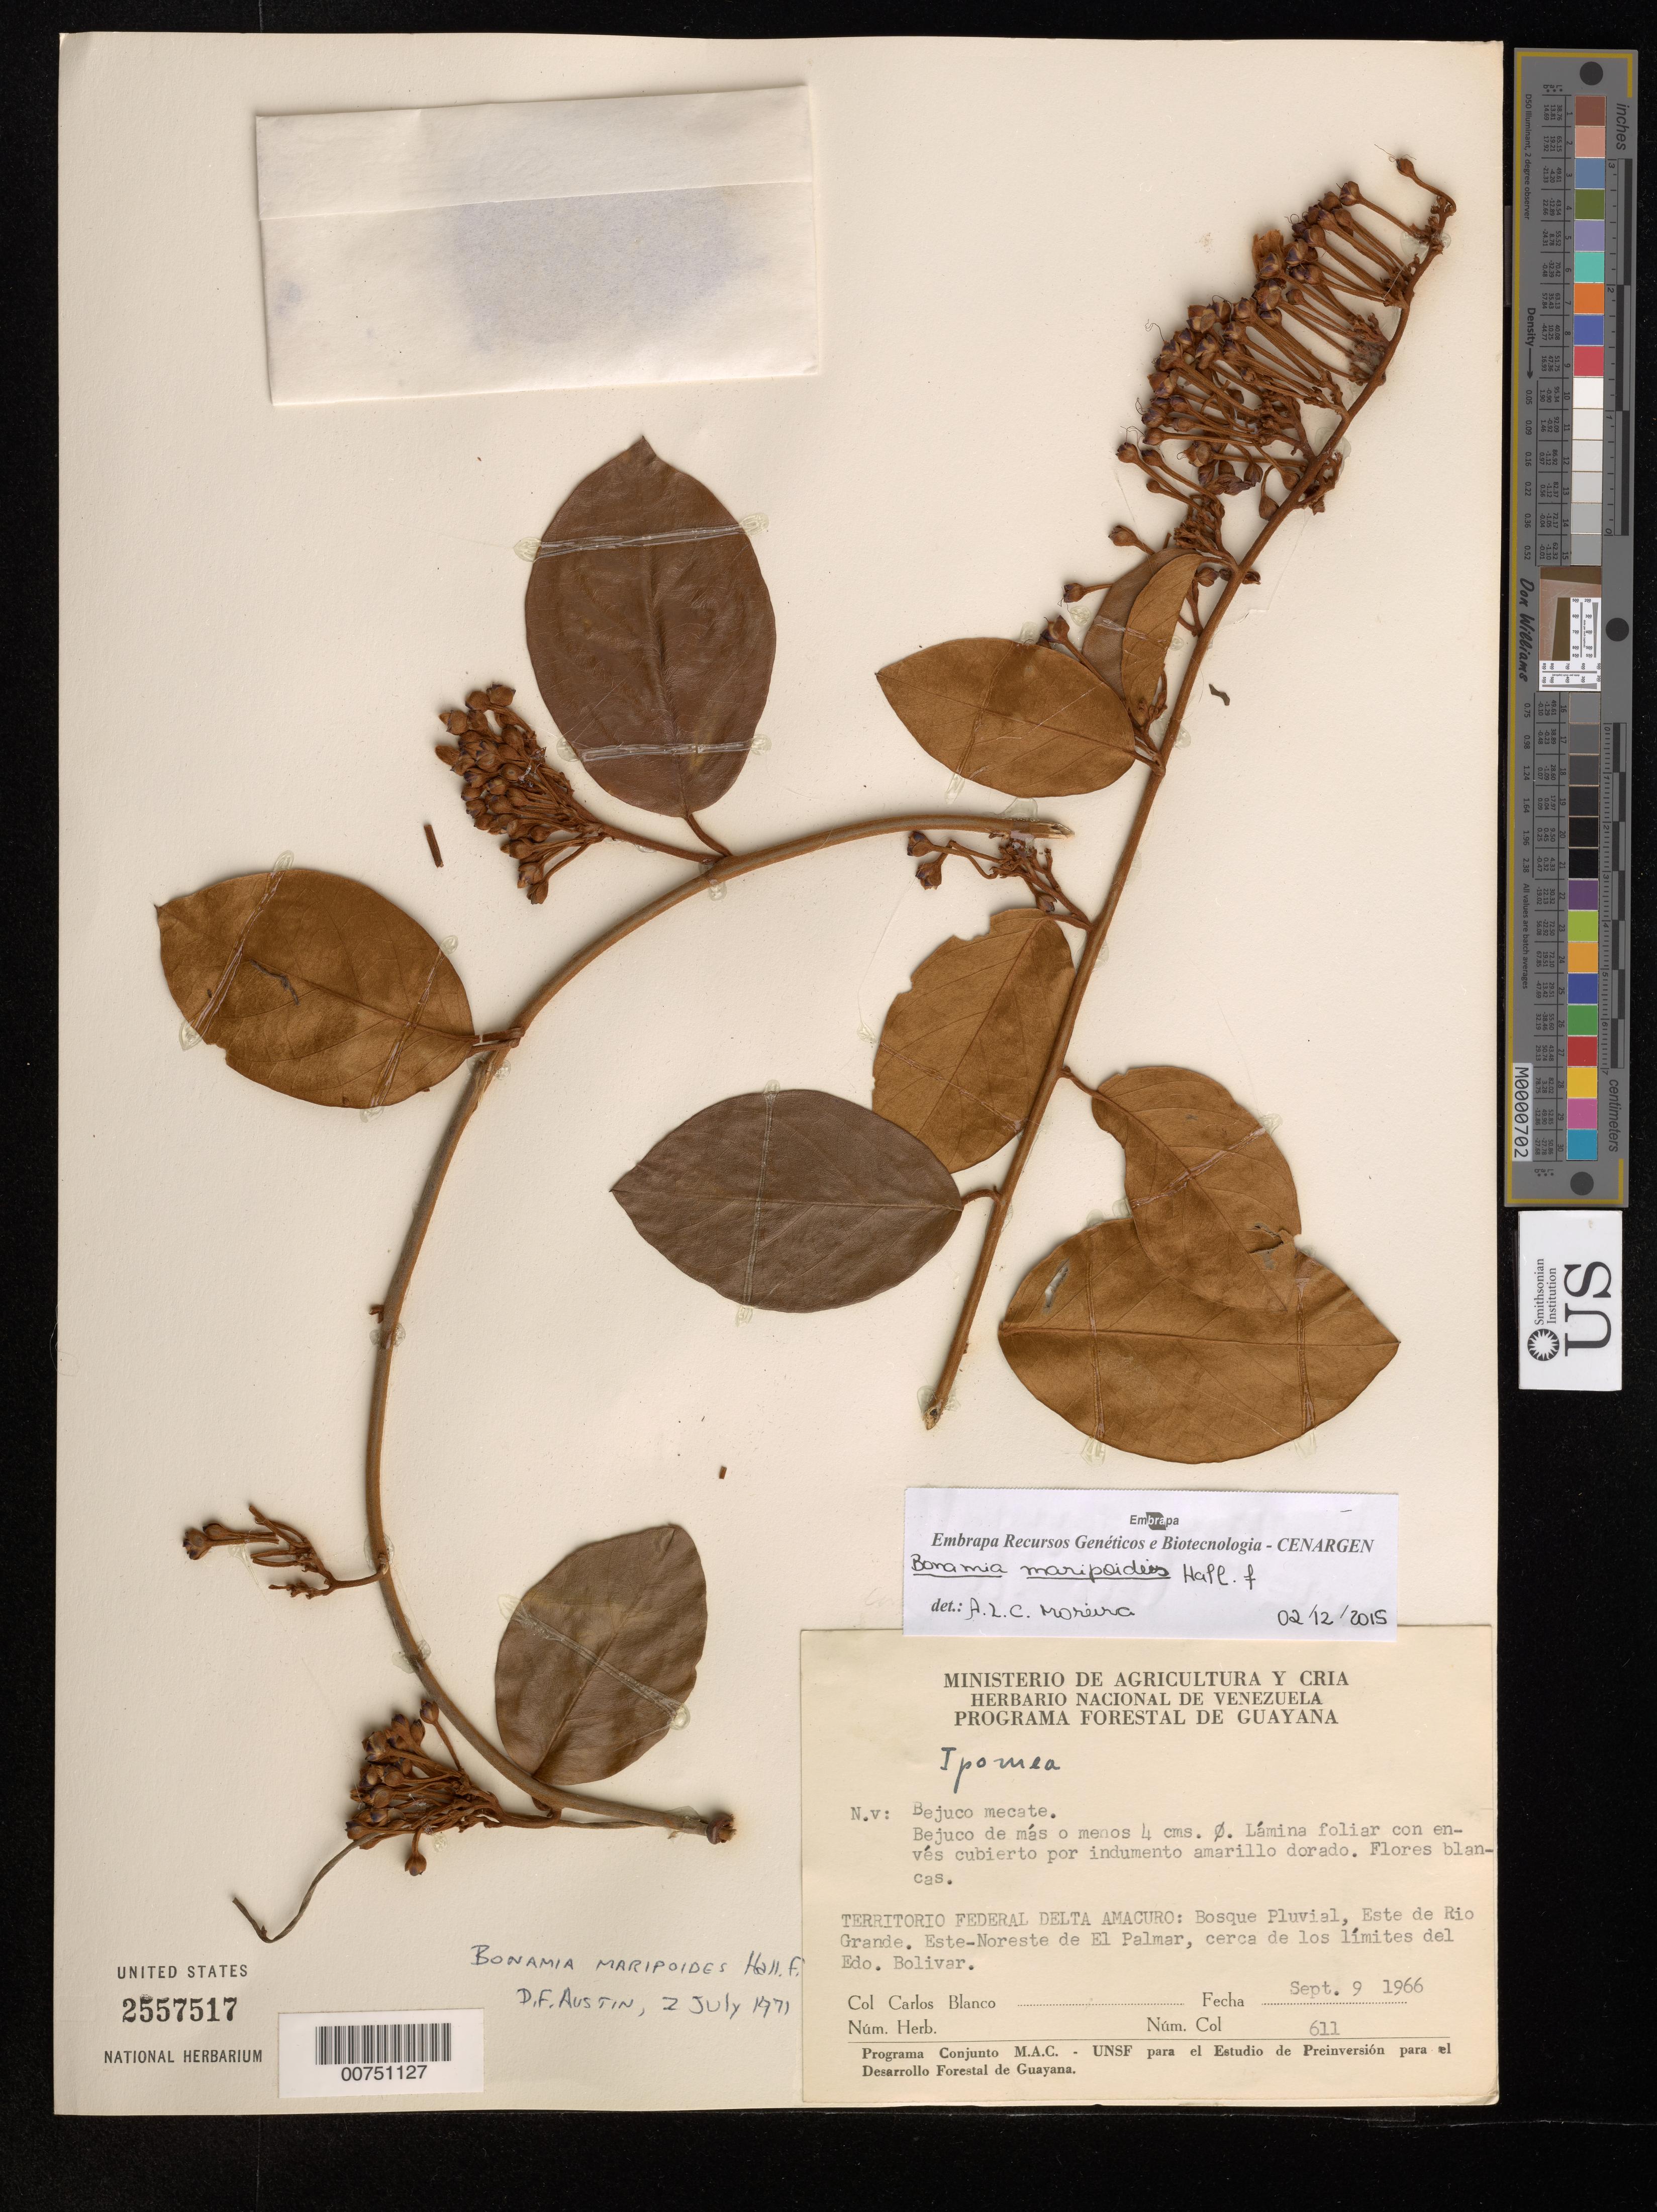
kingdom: Plantae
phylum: Tracheophyta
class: Magnoliopsida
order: Solanales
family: Convolvulaceae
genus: Bonamia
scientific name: Bonamia maripoides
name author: Hallier f.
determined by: Austin, D. F.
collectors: C. A. Blanco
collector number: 611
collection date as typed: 9-Sep-66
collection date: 1966-09-09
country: Venezuela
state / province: Delta Amacuro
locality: Río Grande, Este de; Este-Noreste de El Palmar, cerca de los limites del Estado Bolívar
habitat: Rainforest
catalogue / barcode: US 2557517